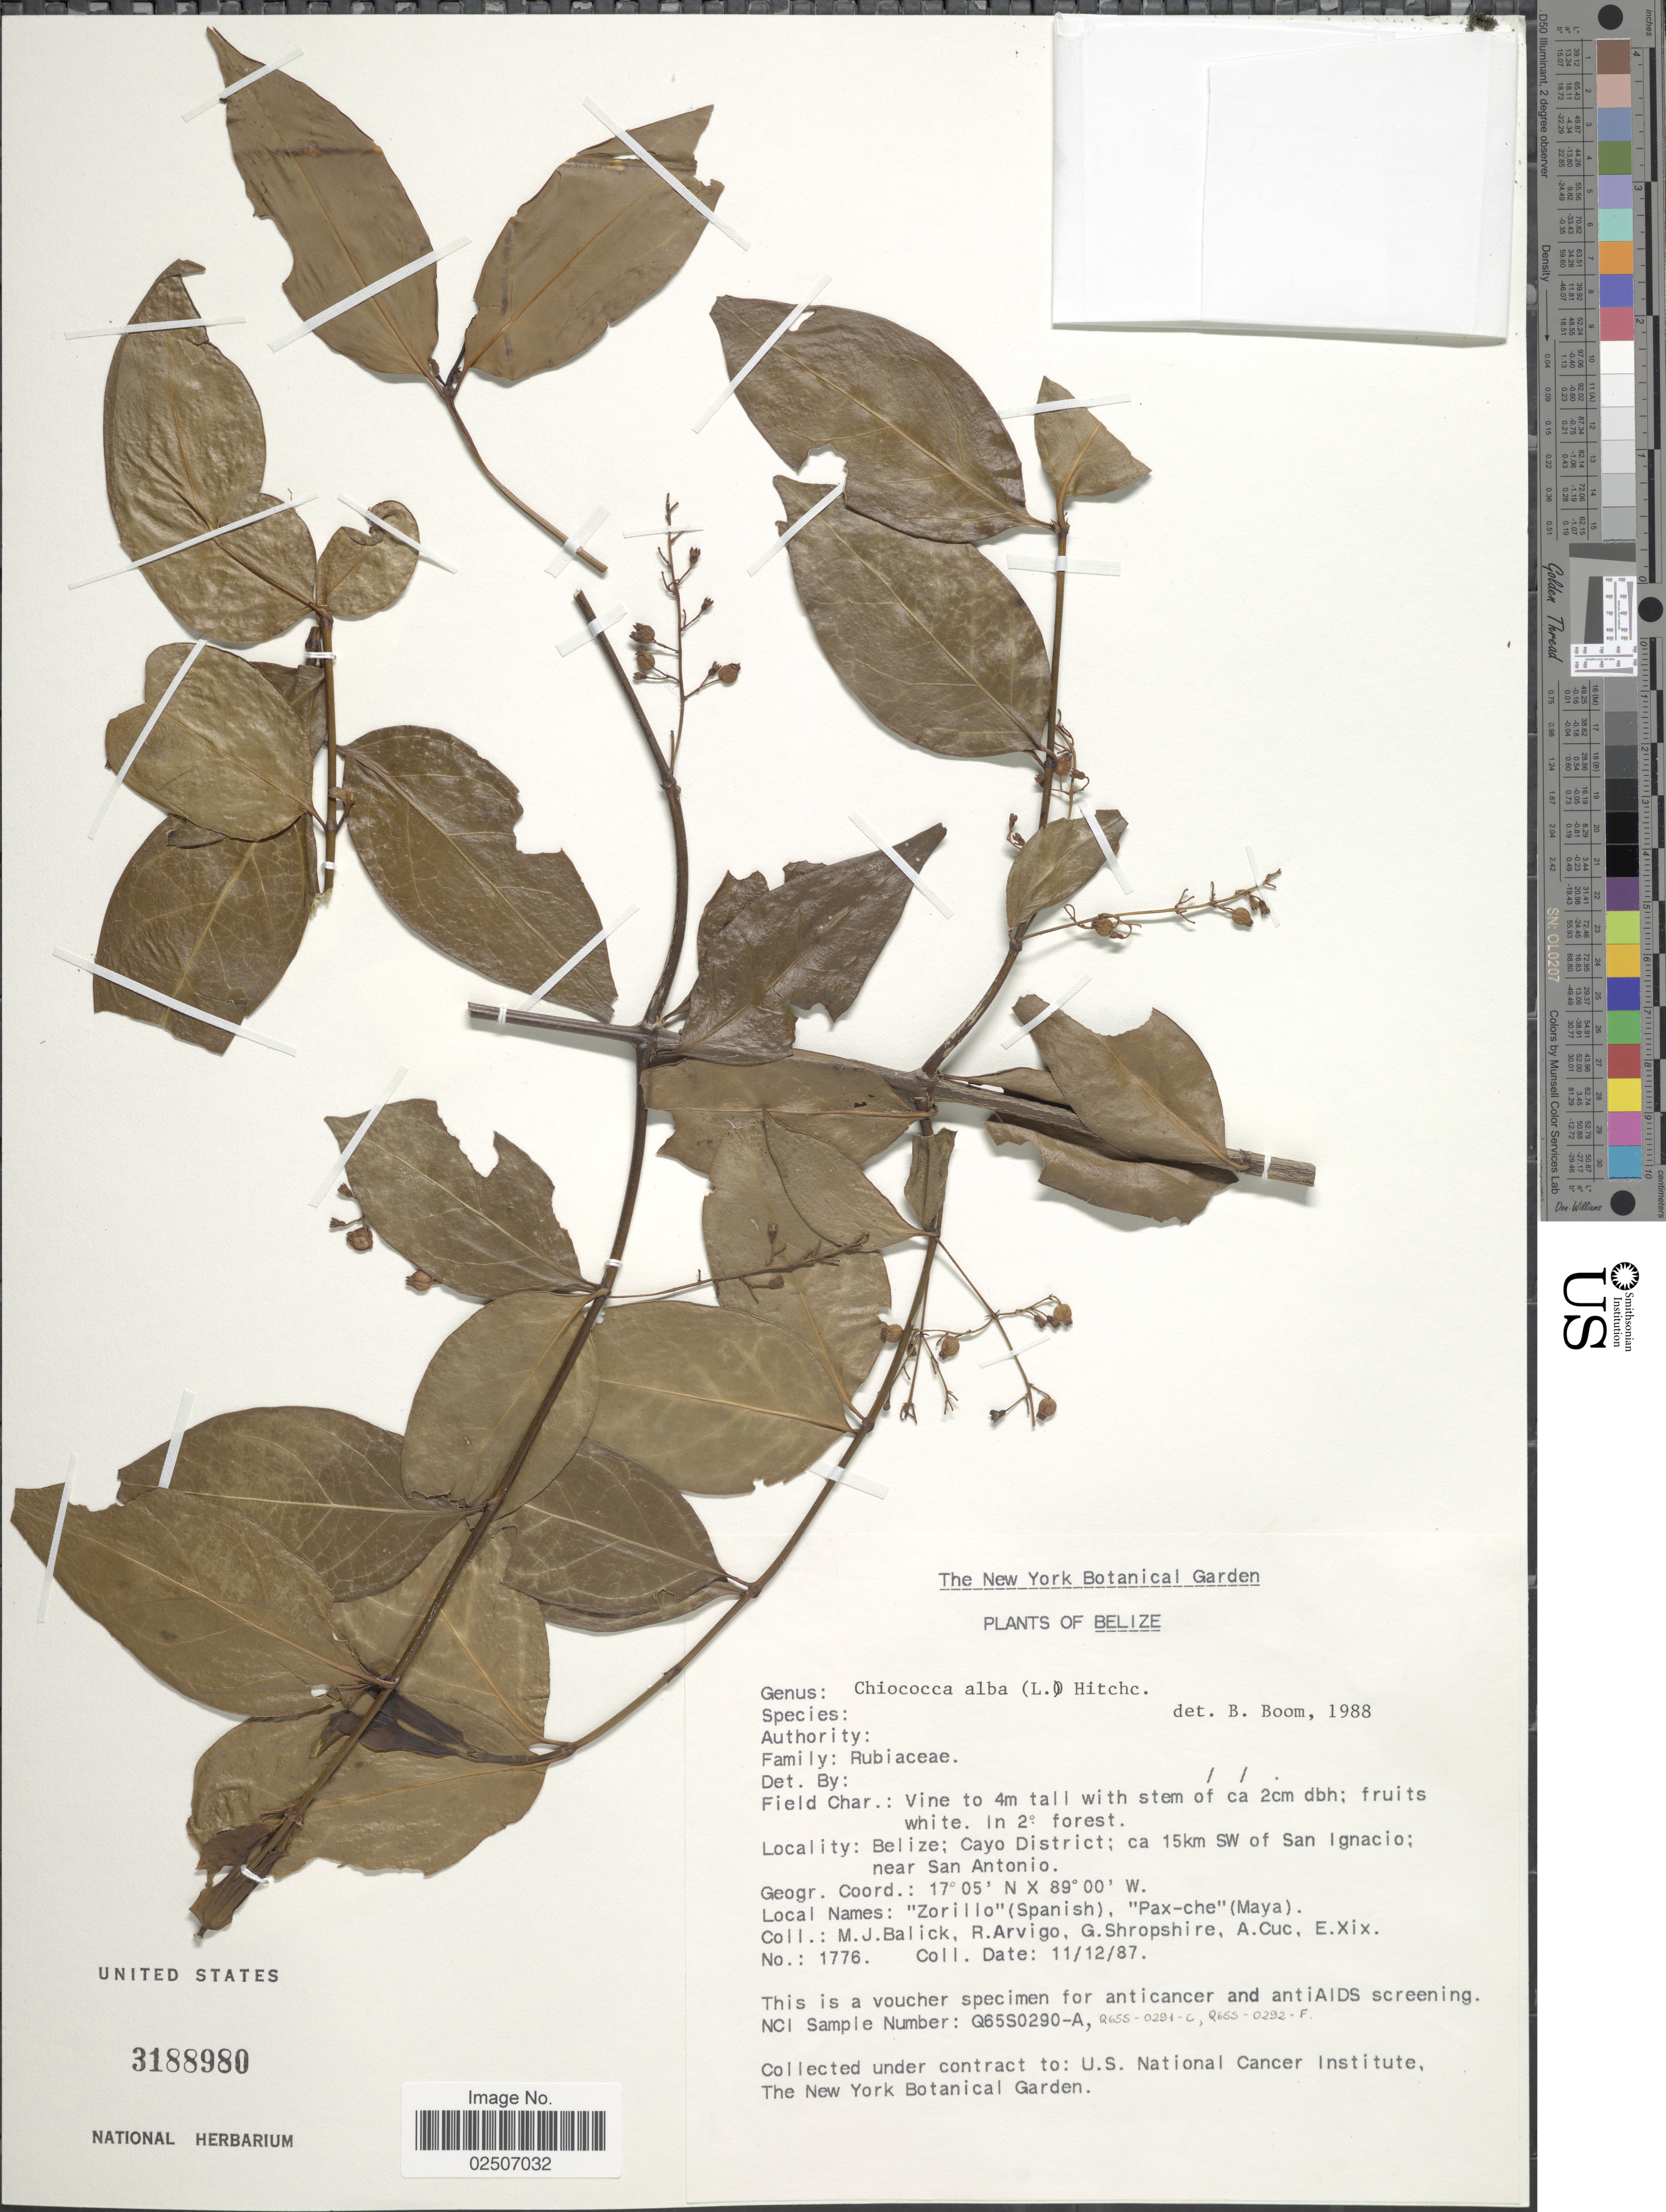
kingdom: Plantae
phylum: Tracheophyta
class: Magnoliopsida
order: Gentianales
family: Rubiaceae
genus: Chiococca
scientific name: Chiococca alba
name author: (L.) Hitchc.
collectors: M. J. Balick, R. Arvigo, G. Shropshire, A. Cuc & E. Xix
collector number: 1776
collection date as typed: Transcribed d/m/y: 11/12/87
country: Belize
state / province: Cayo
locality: Cayo District; ca 15km SW of San Ignacio; near San Antonio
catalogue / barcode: US 3188980